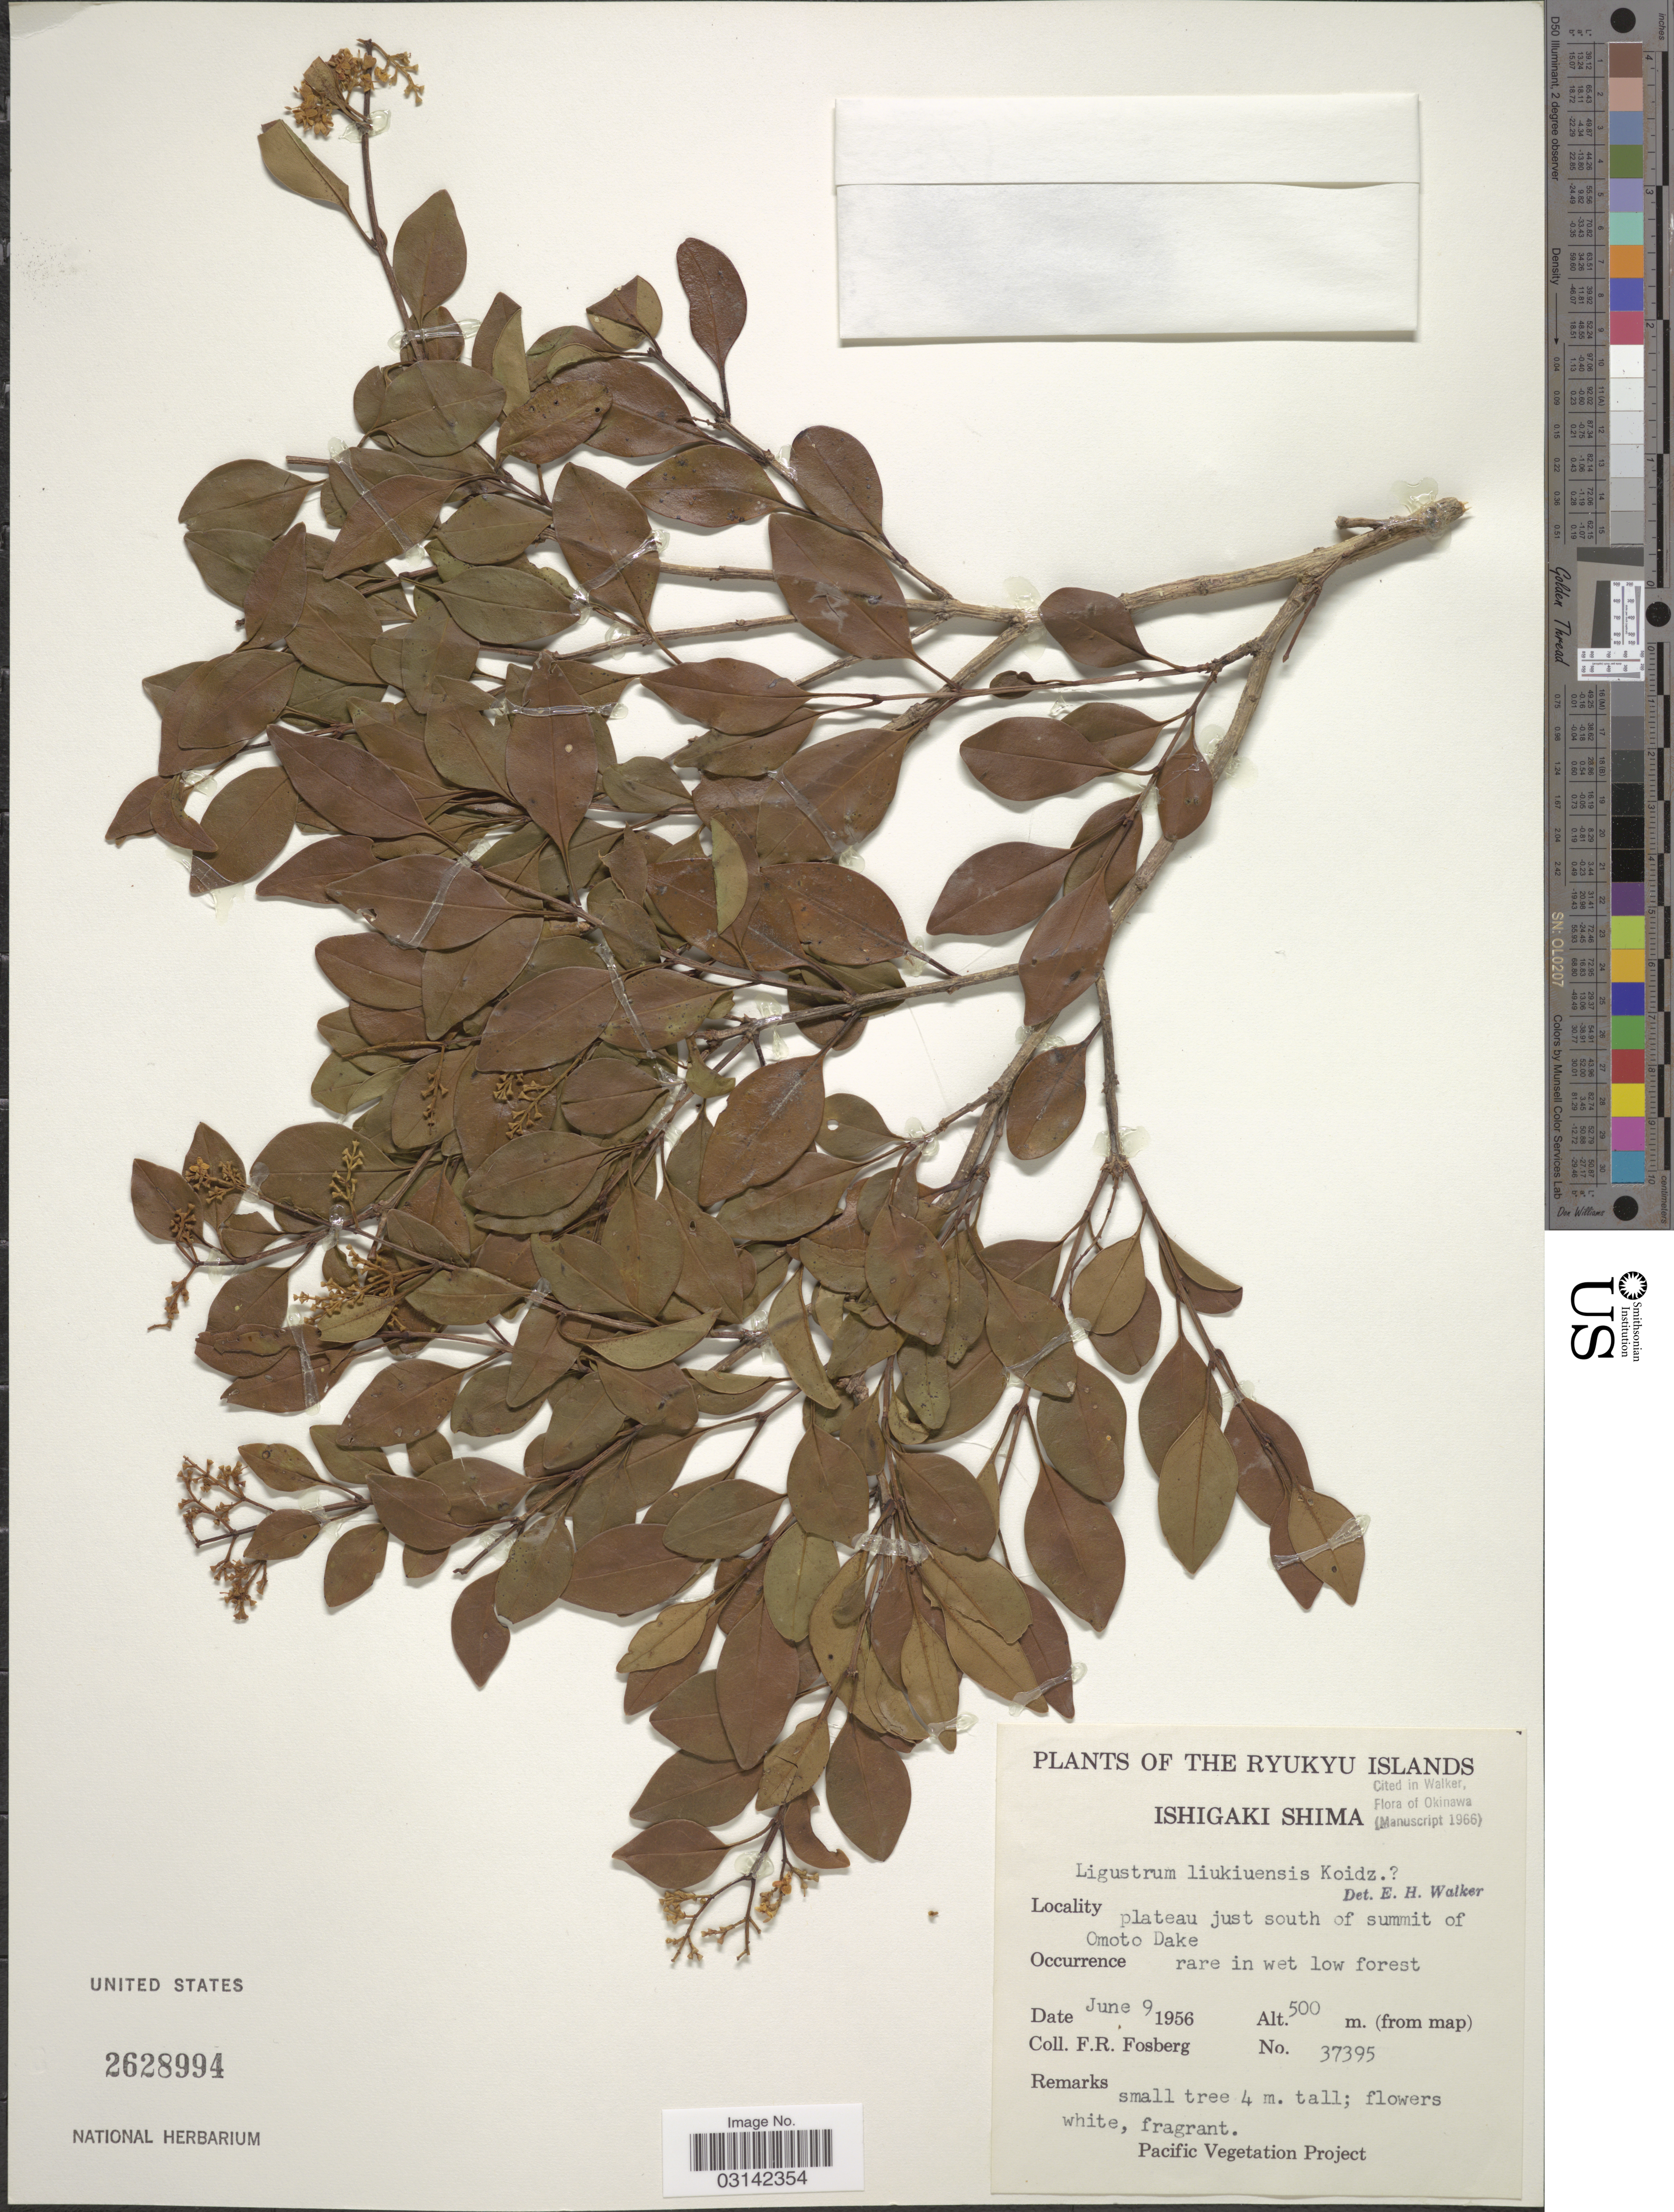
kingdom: Plantae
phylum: Tracheophyta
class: Magnoliopsida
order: Lamiales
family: Oleaceae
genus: Ligustrum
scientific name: Ligustrum liukiuense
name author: Koidz.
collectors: F. R. Fosberg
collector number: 37395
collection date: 1956-06-09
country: Japan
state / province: Okinawa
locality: The Ryukyu Islands. Ishigaki Shima. Plateau just south of summit of Omoto Dake.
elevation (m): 500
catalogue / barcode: US 2628994